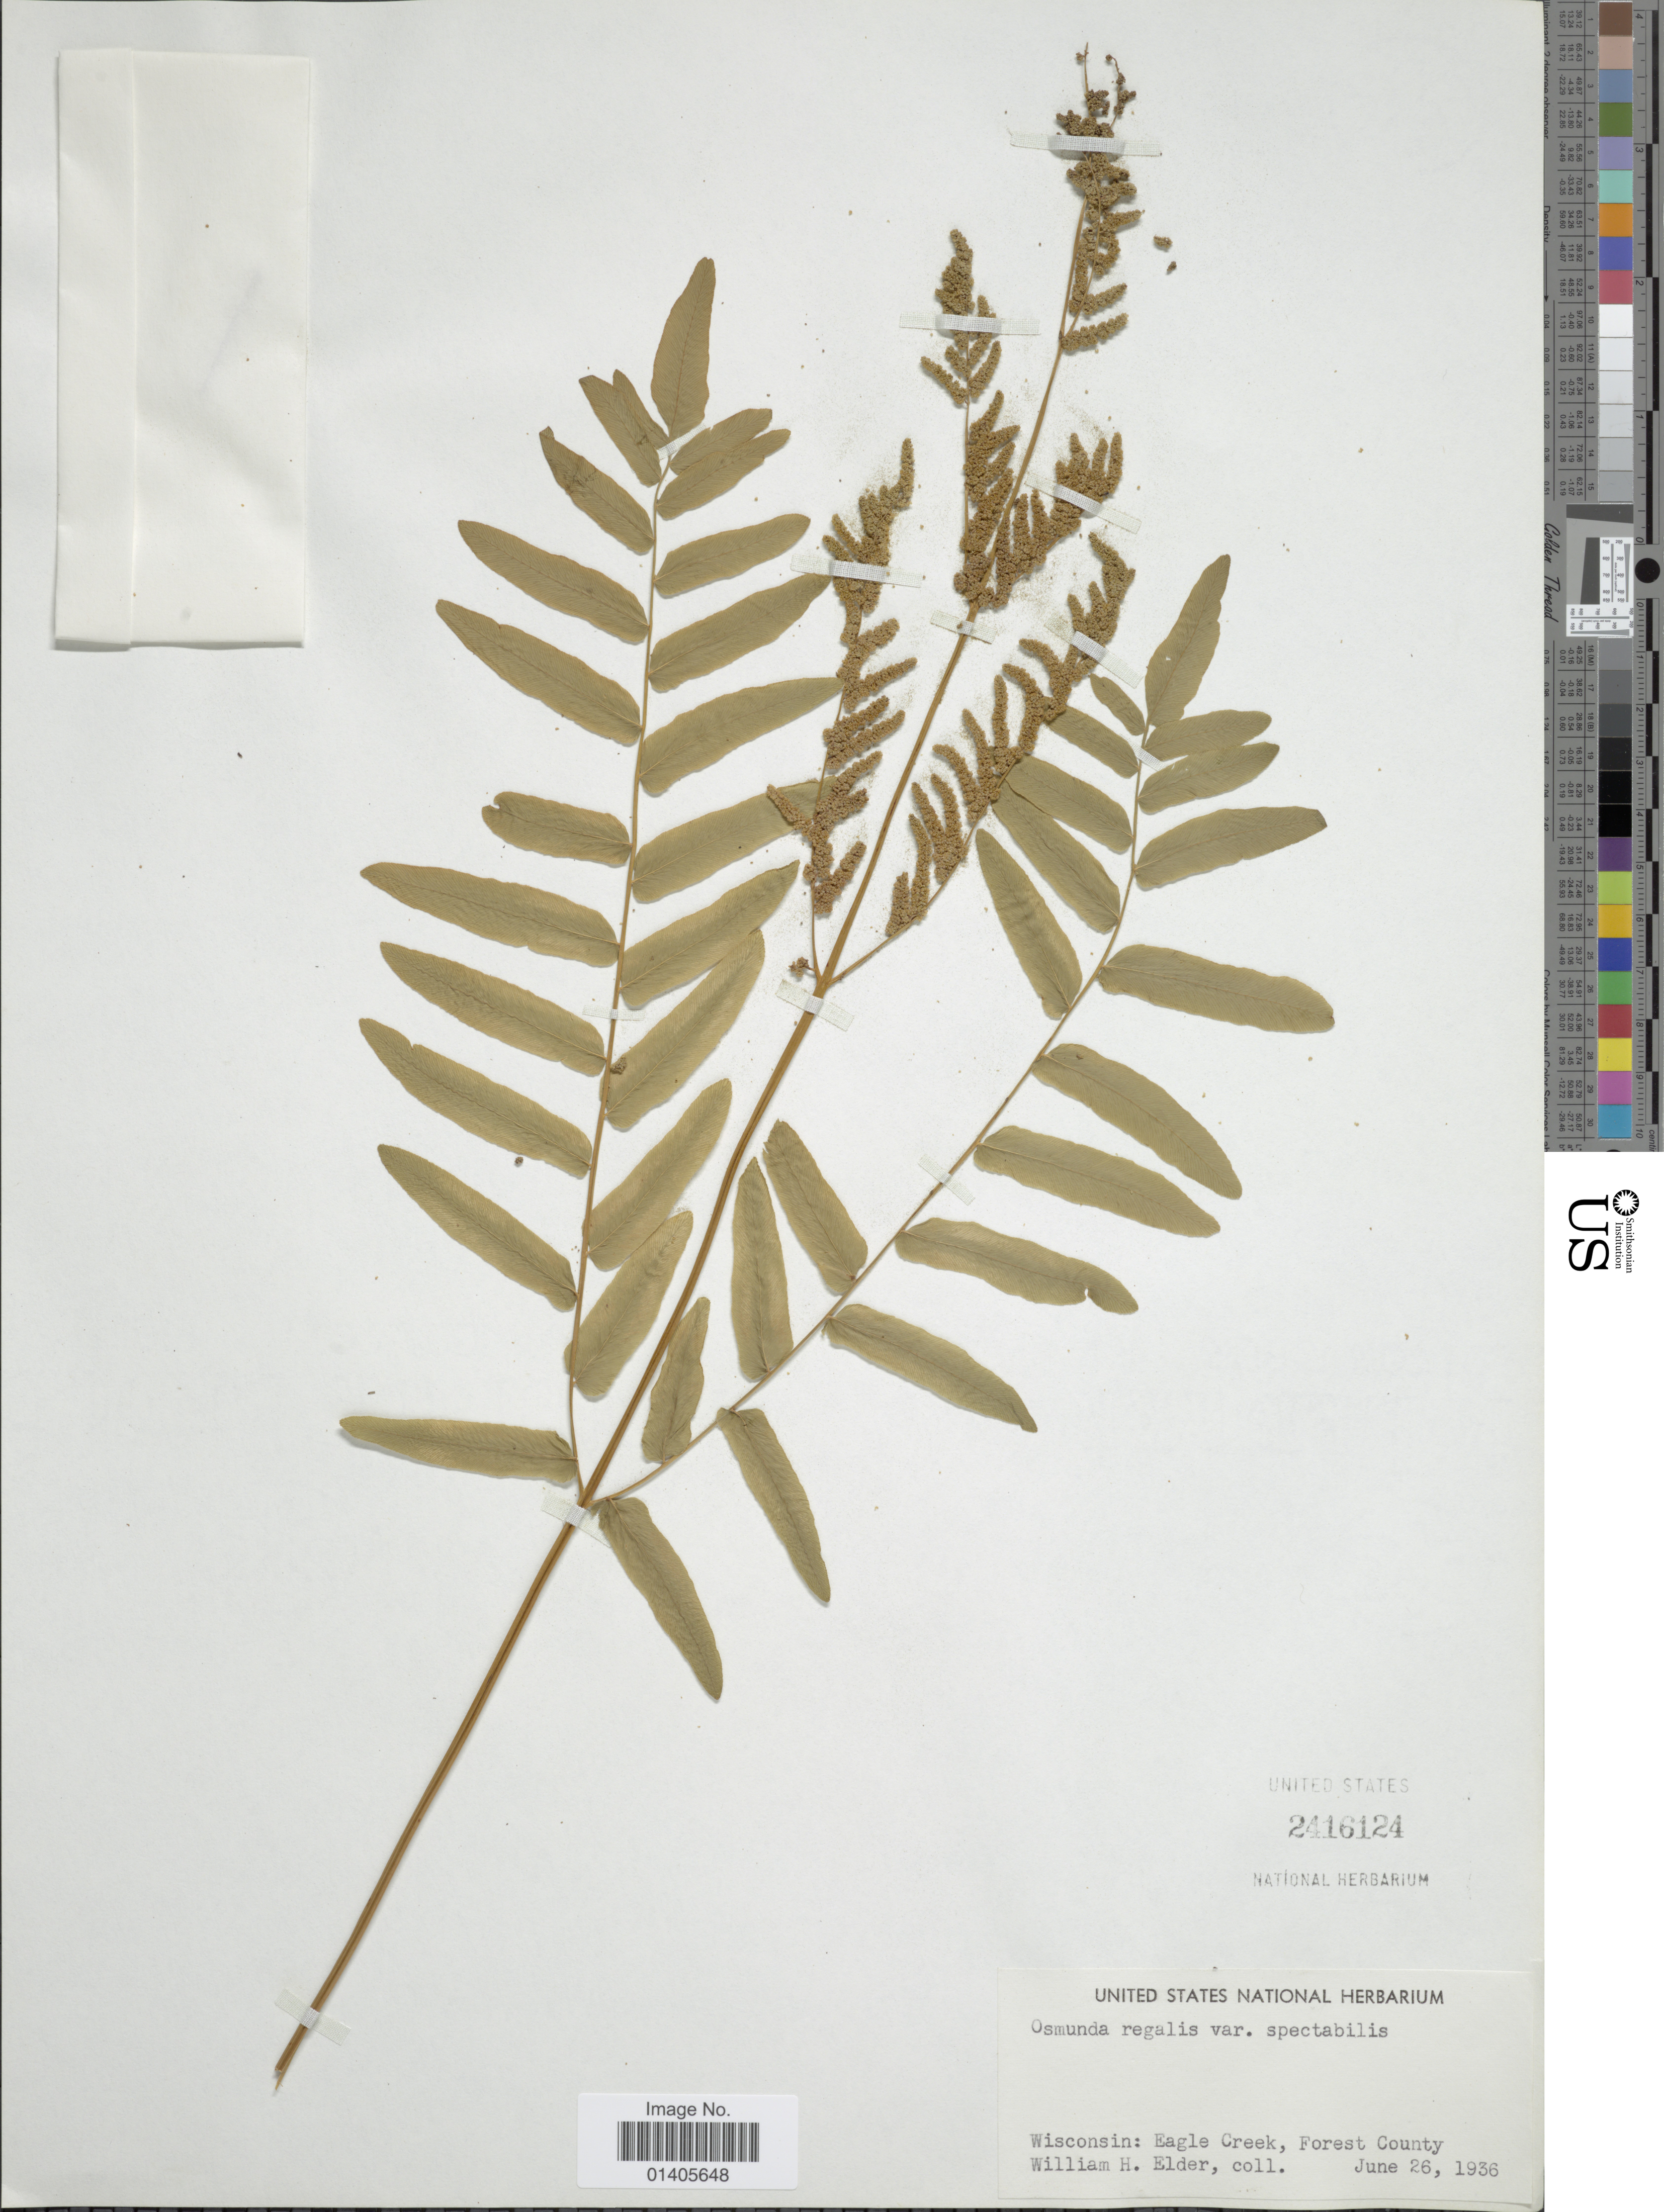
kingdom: Plantae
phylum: Tracheophyta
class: Polypodiopsida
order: Osmundales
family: Osmundaceae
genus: Osmunda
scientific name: Osmunda regalis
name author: L.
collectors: W. Elder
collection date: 1936-06-26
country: United States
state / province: Wisconsin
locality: Eagle Creek, Forest County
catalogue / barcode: US 2416124